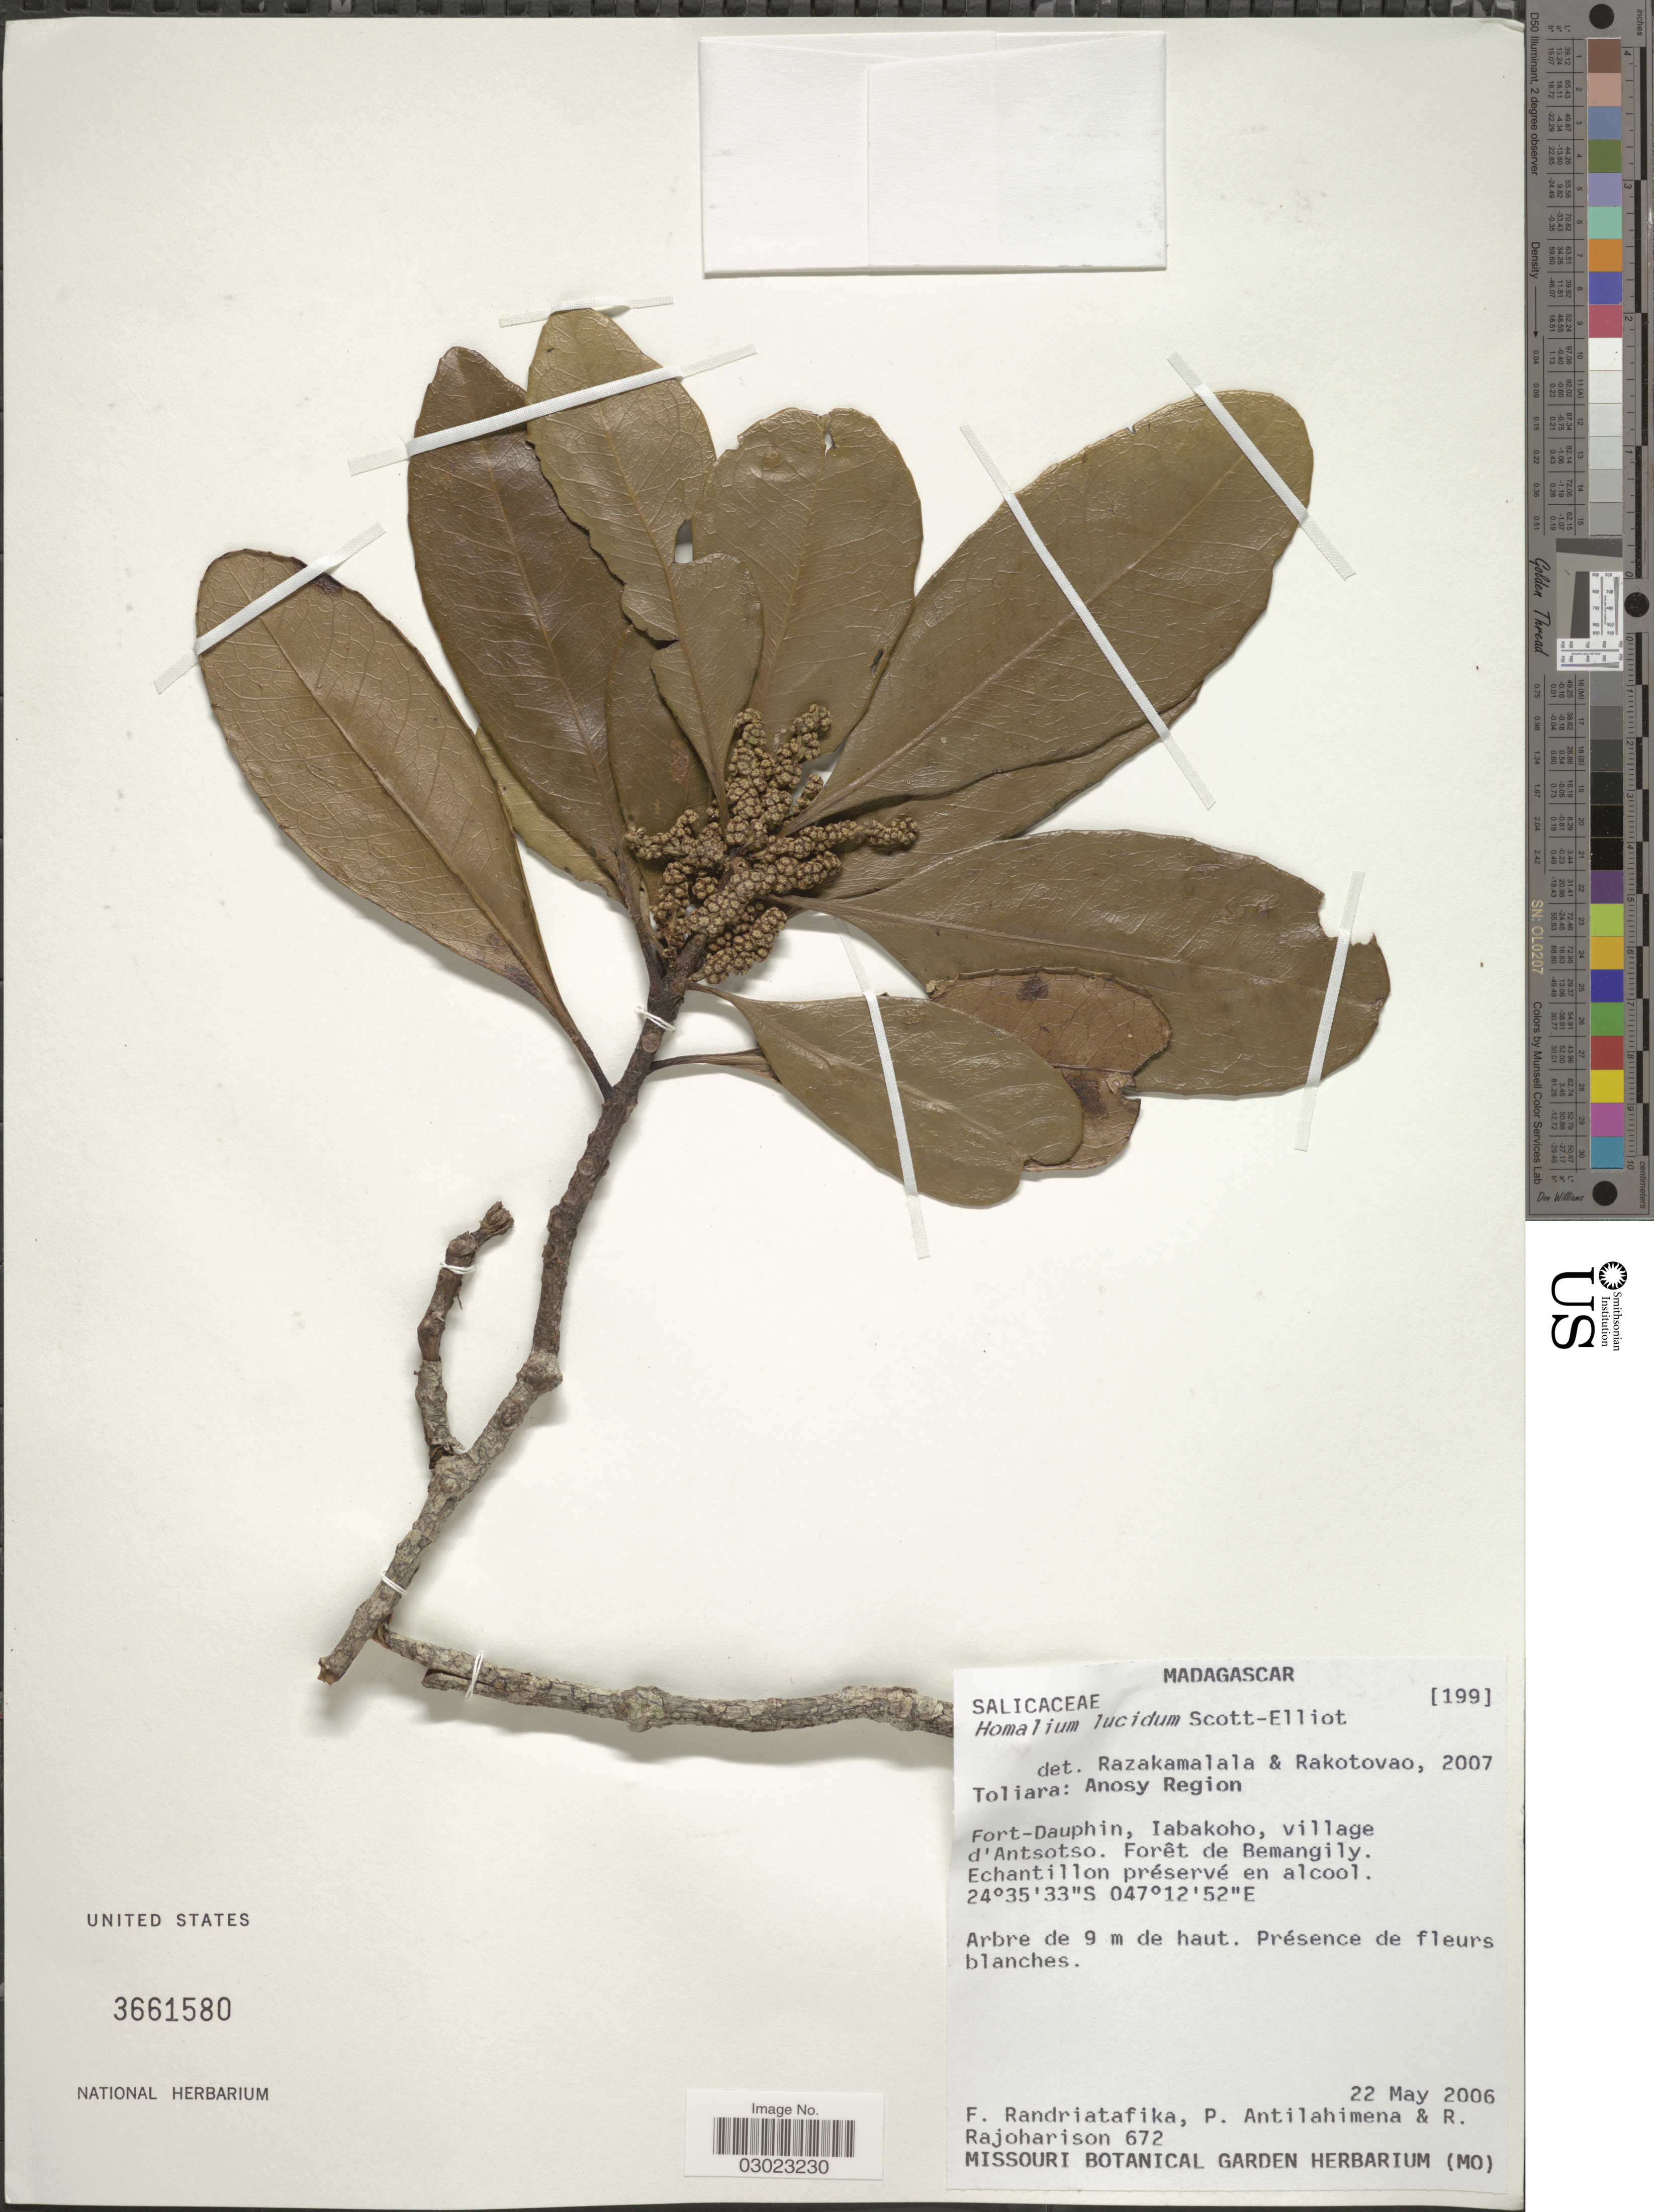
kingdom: Plantae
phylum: Tracheophyta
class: Magnoliopsida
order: Malpighiales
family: Salicaceae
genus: Homalium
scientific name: Homalium lucidum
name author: Scott Elliot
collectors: F. Randriatafika, P. Antilahimena & R. Rajoharison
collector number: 672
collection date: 2006-05-22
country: Madagascar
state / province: Anosy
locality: Anosy Region. Fort-Dauphin, Iabakoho, village d'Antsotso. Forêt de Bemangily.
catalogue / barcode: US 3661580